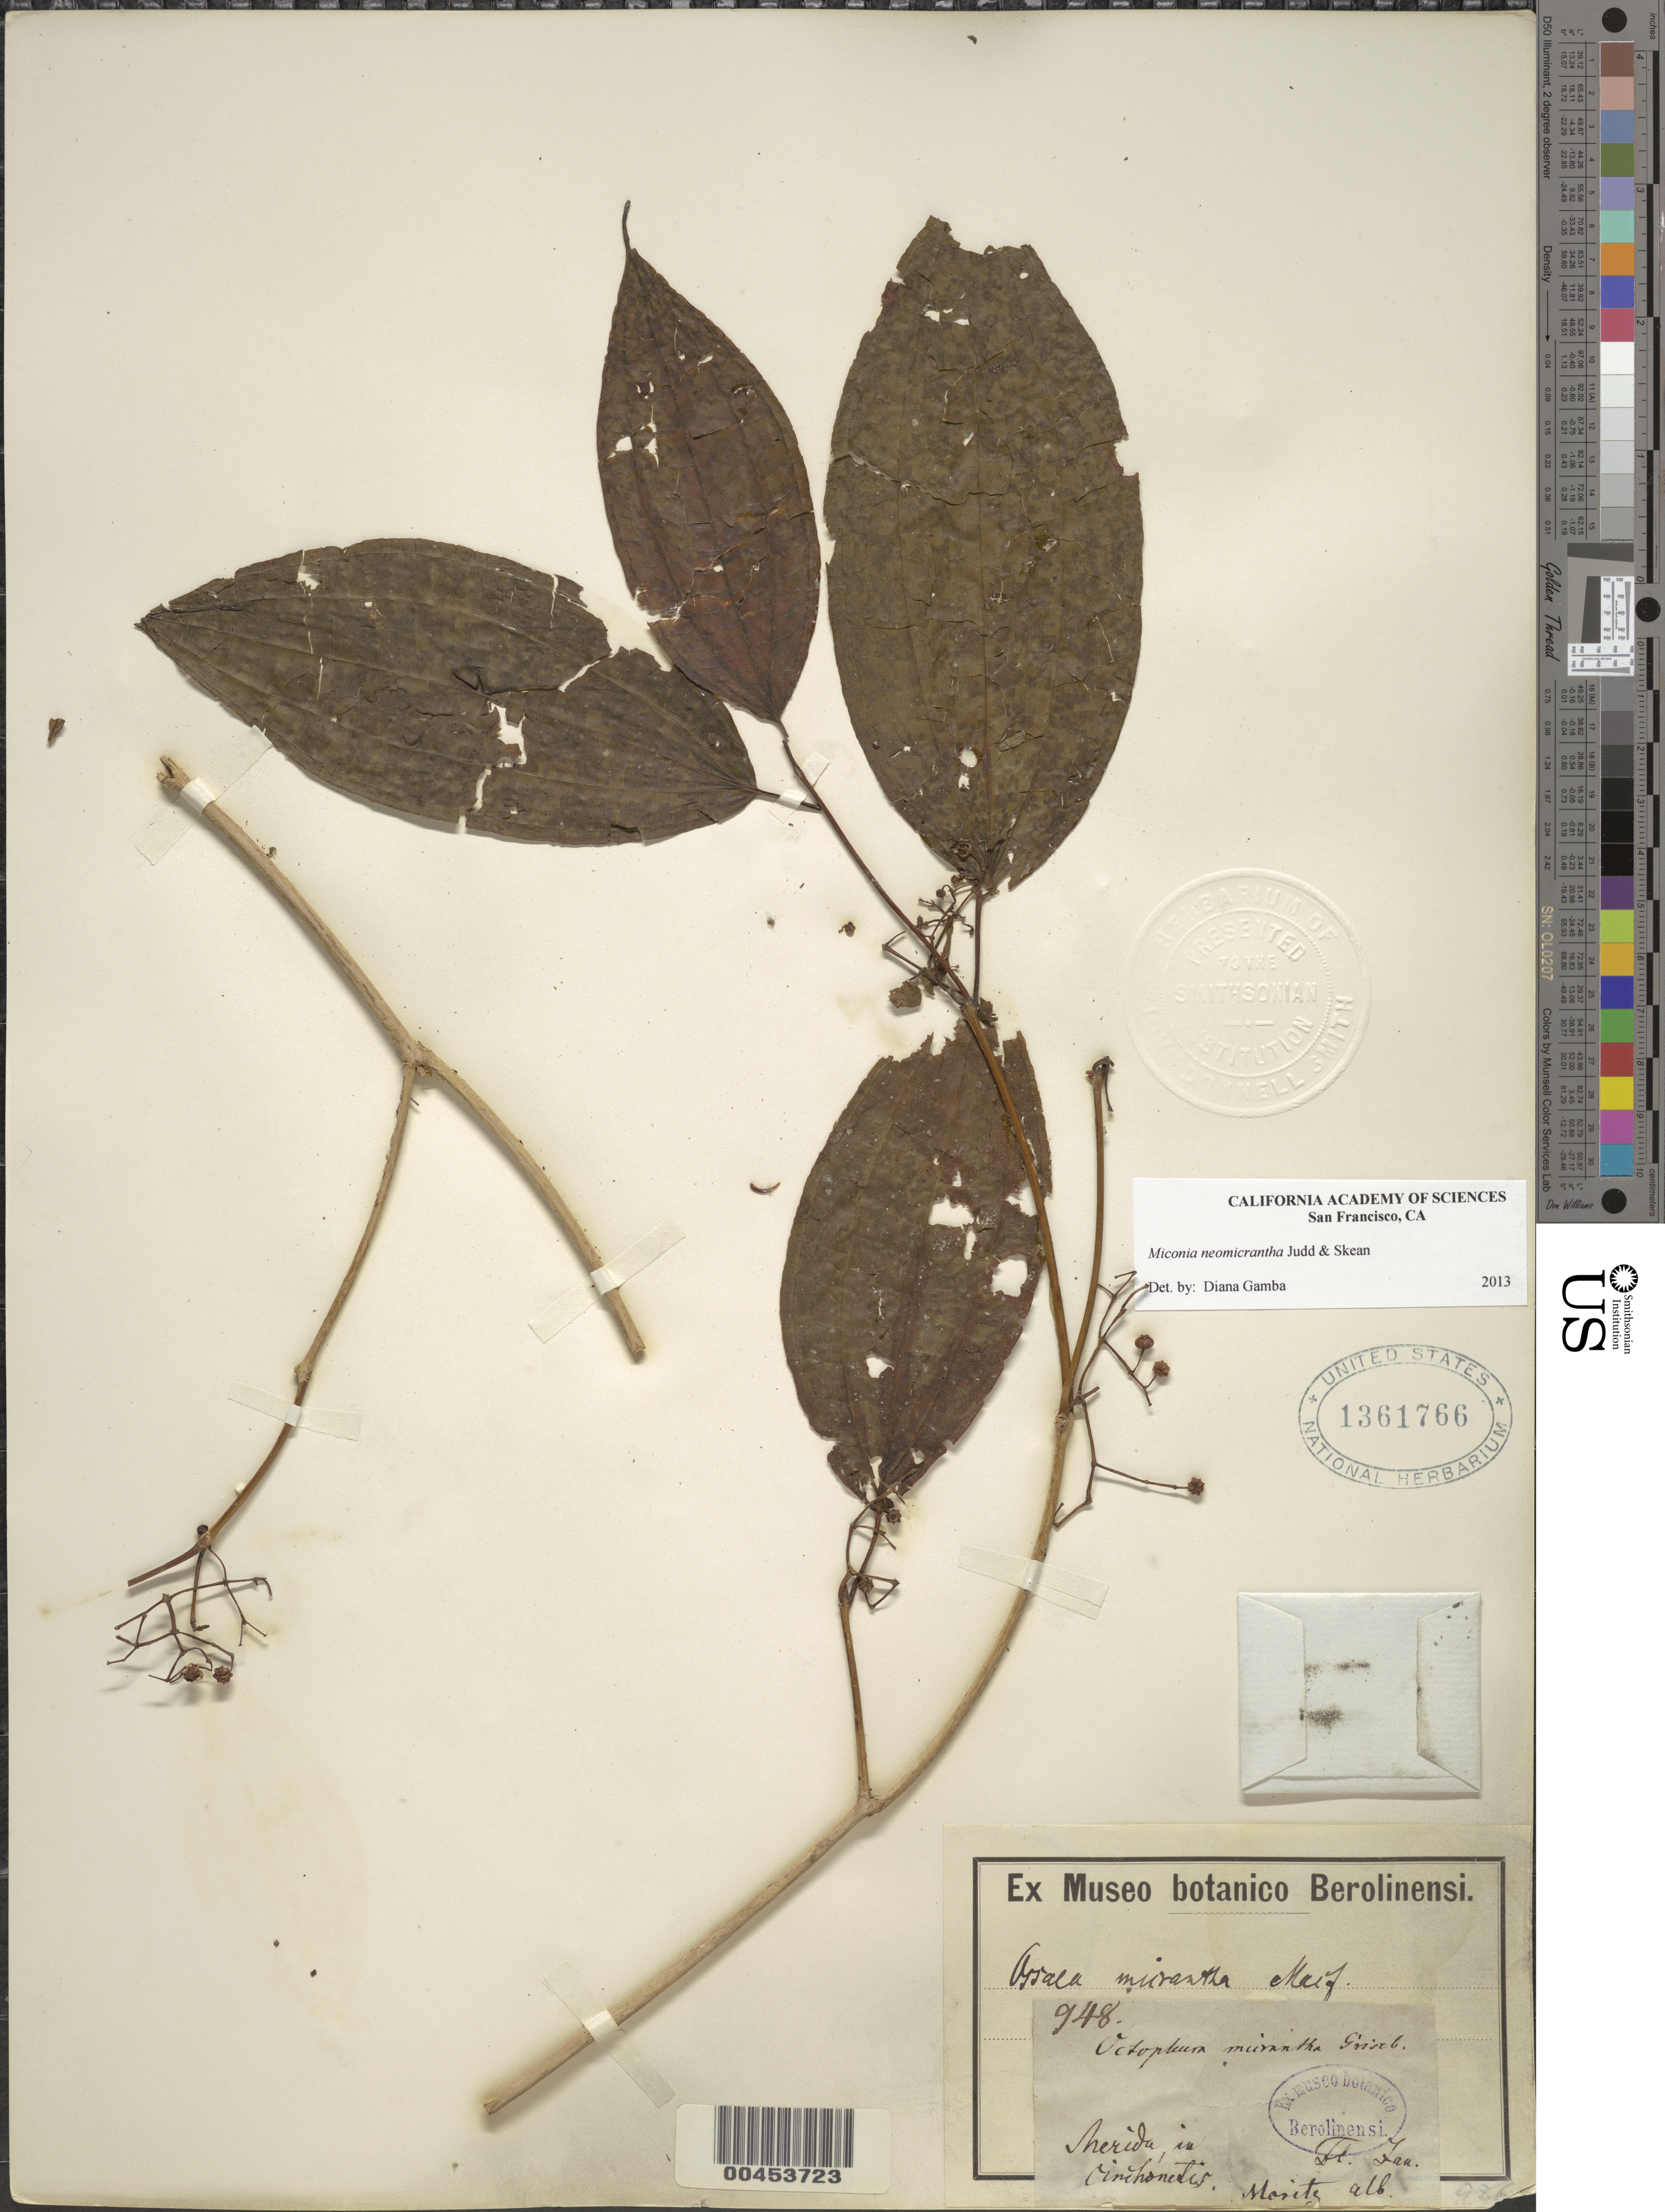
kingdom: Plantae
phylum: Tracheophyta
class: Magnoliopsida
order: Myrtales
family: Melastomataceae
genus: Miconia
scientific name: Miconia neomicrantha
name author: Judd & Skean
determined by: Gamba, Diana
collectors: J. W. Moritz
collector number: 948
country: Venezuela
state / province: Mérida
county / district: Libertador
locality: Mérida Merida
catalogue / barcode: US 1361766